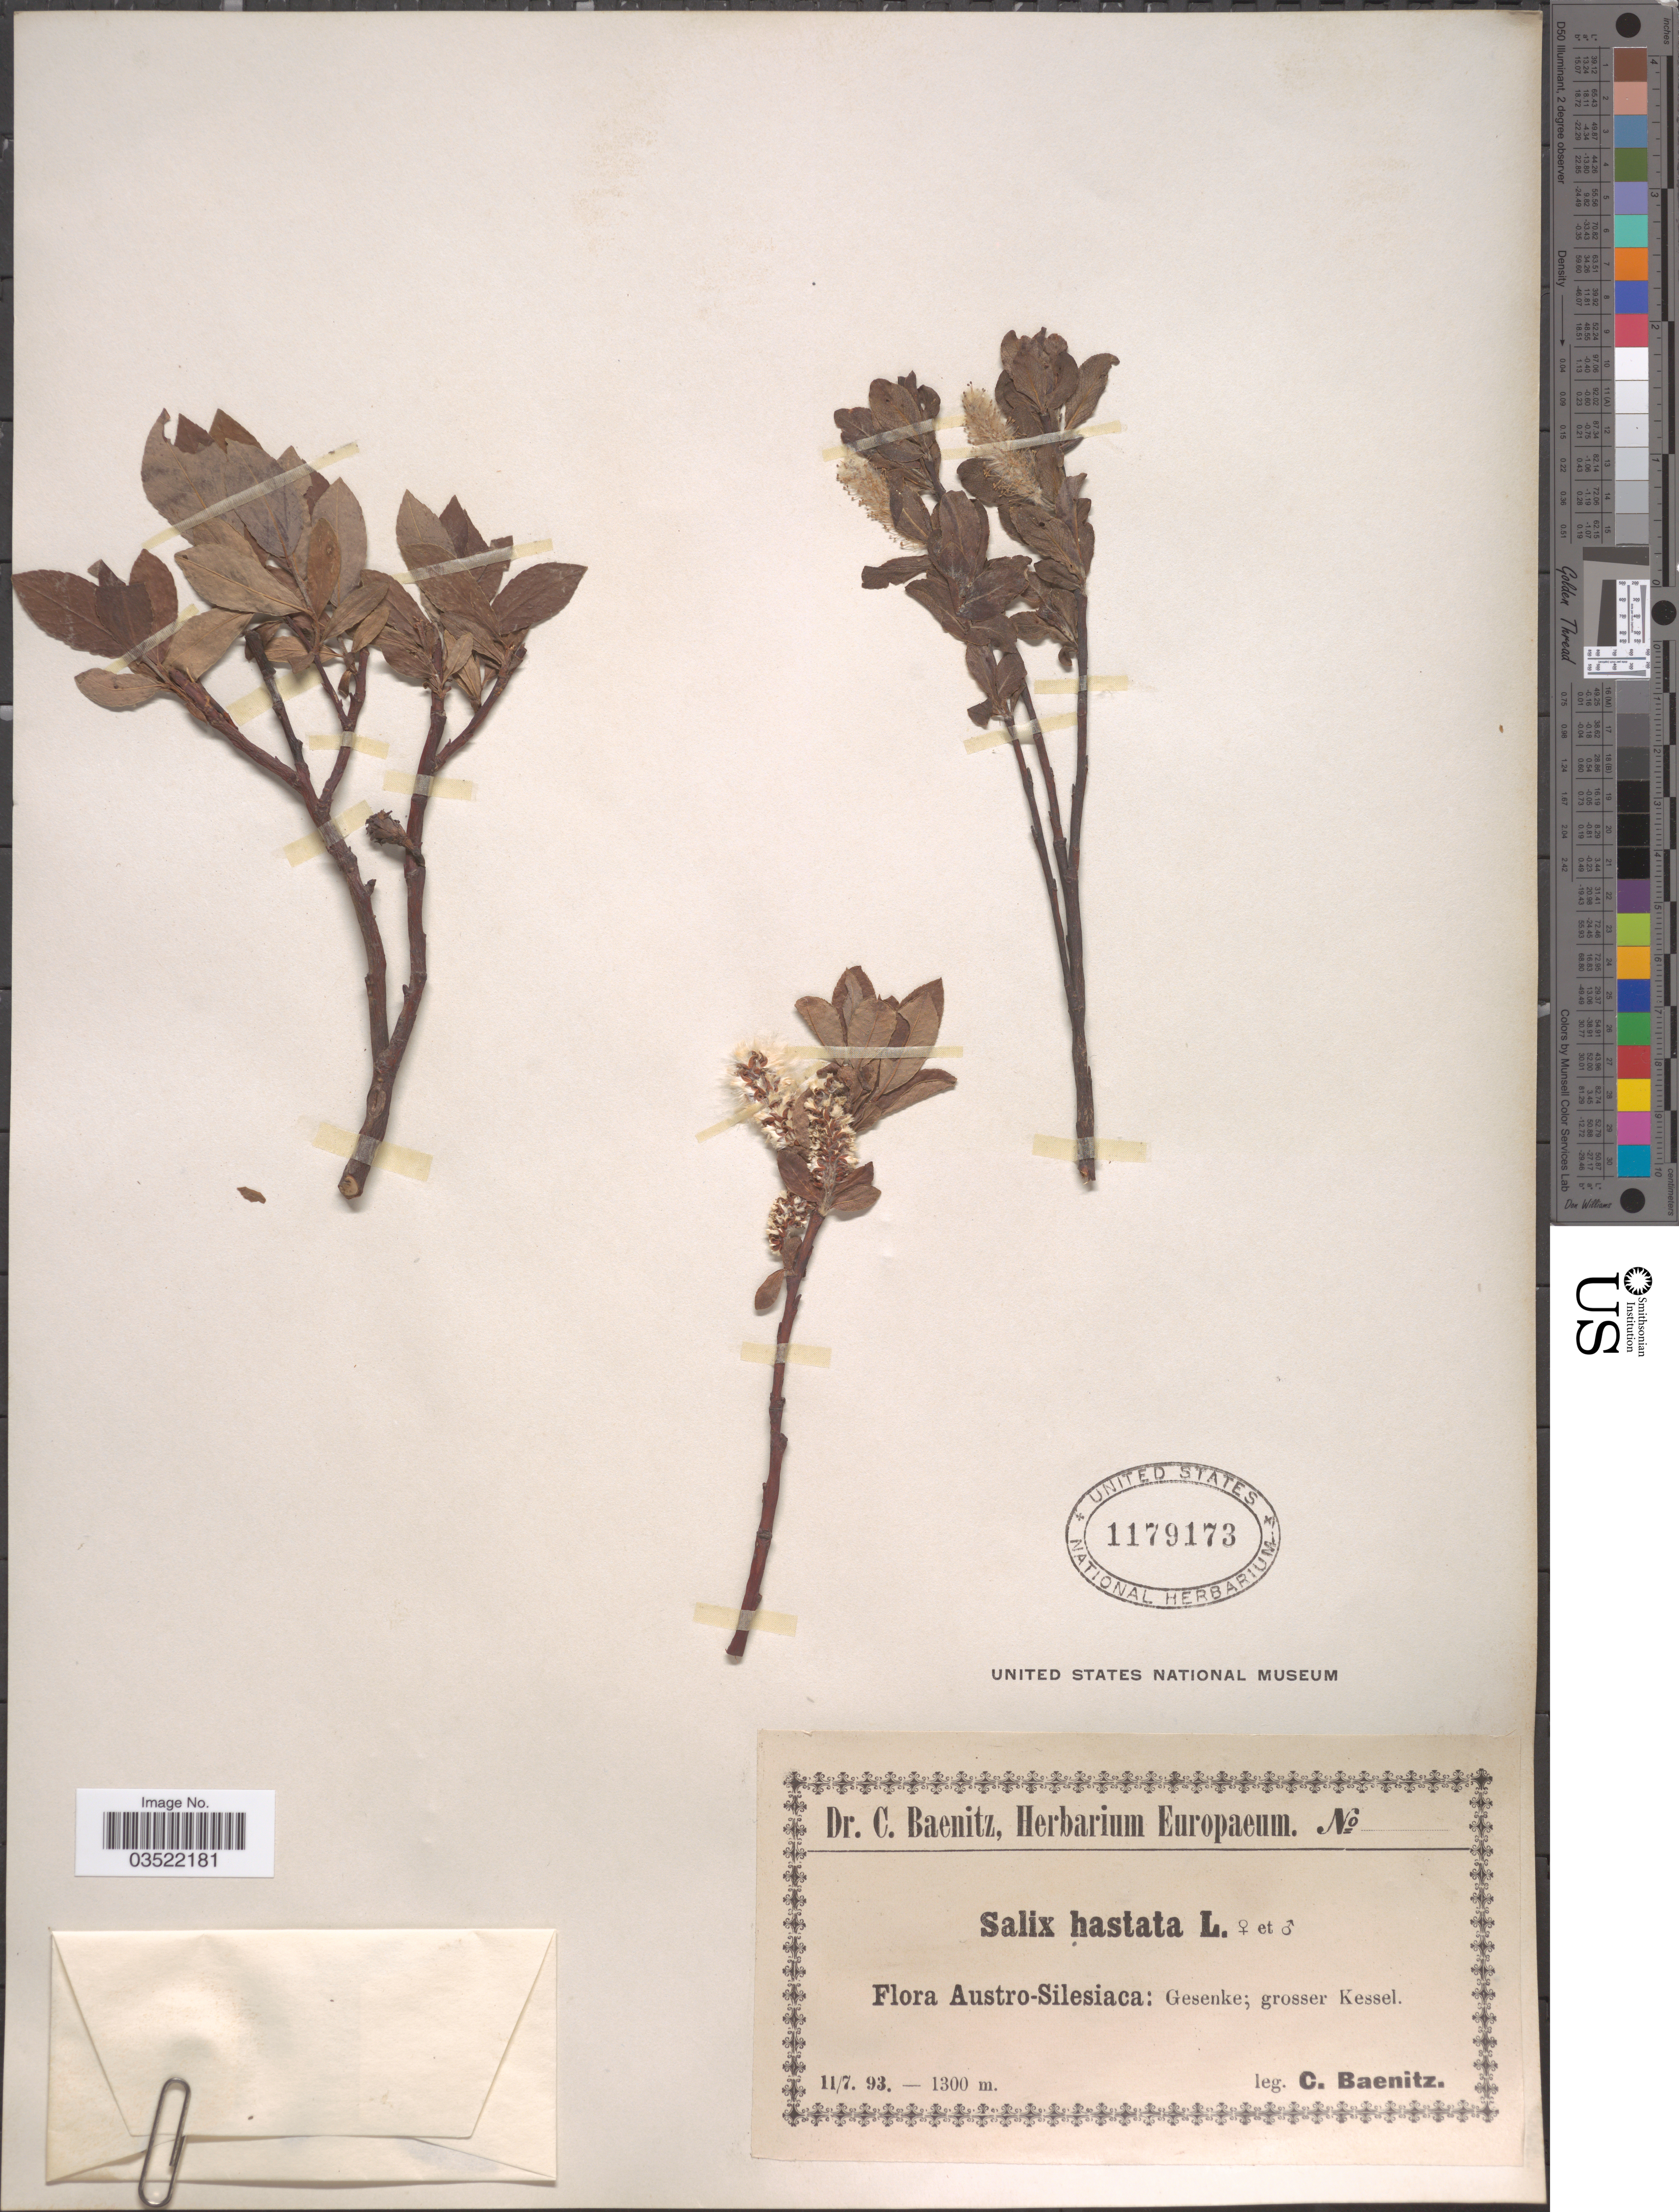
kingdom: Plantae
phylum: Tracheophyta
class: Magnoliopsida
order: Malpighiales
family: Salicaceae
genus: Salix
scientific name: Salix hastata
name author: L.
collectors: C. G. Baenitz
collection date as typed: Transcribed d/m/y: 11/7/93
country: Austria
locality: Austro-Silesiaca: Gesenke; grosser Kessel.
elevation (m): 1300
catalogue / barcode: US 1179173